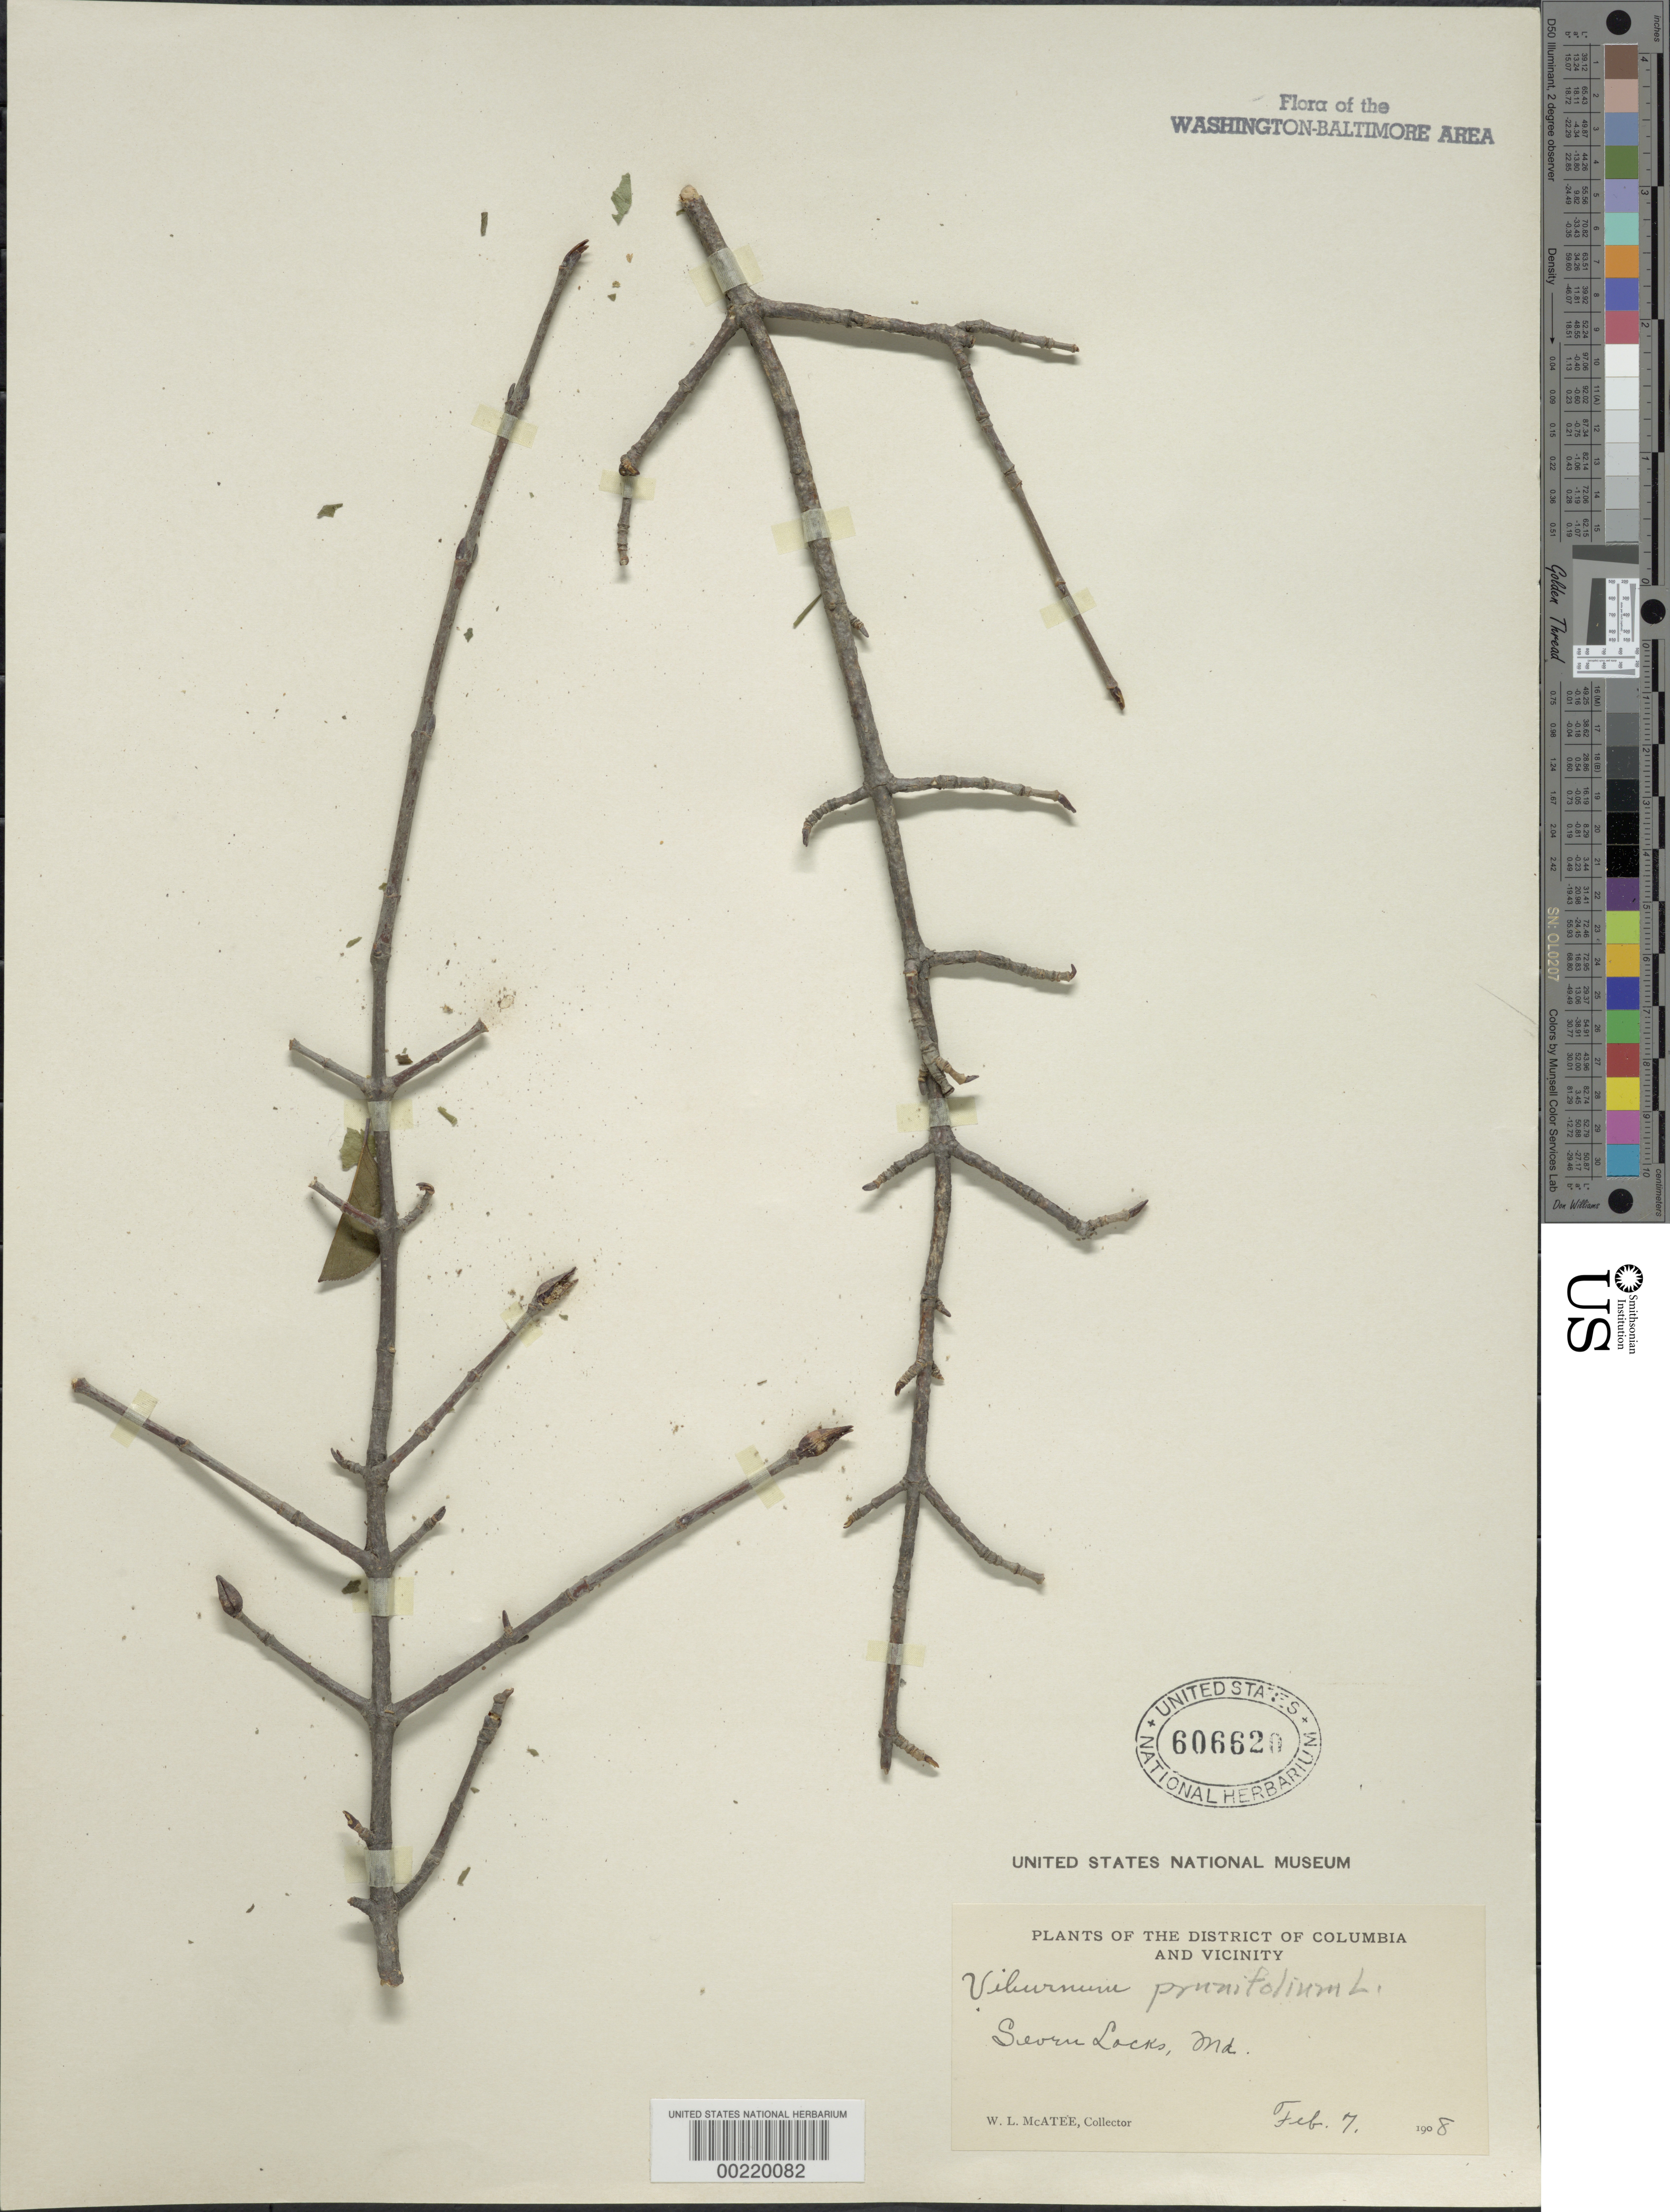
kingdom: Plantae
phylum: Tracheophyta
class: Magnoliopsida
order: Dipsacales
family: Viburnaceae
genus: Viburnum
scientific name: Viburnum prunifolium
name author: L.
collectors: W. McAtee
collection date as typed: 07 Feb 1908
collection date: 1908-02-07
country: United States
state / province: Maryland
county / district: Montgomery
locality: Seven Locks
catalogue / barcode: US 606620